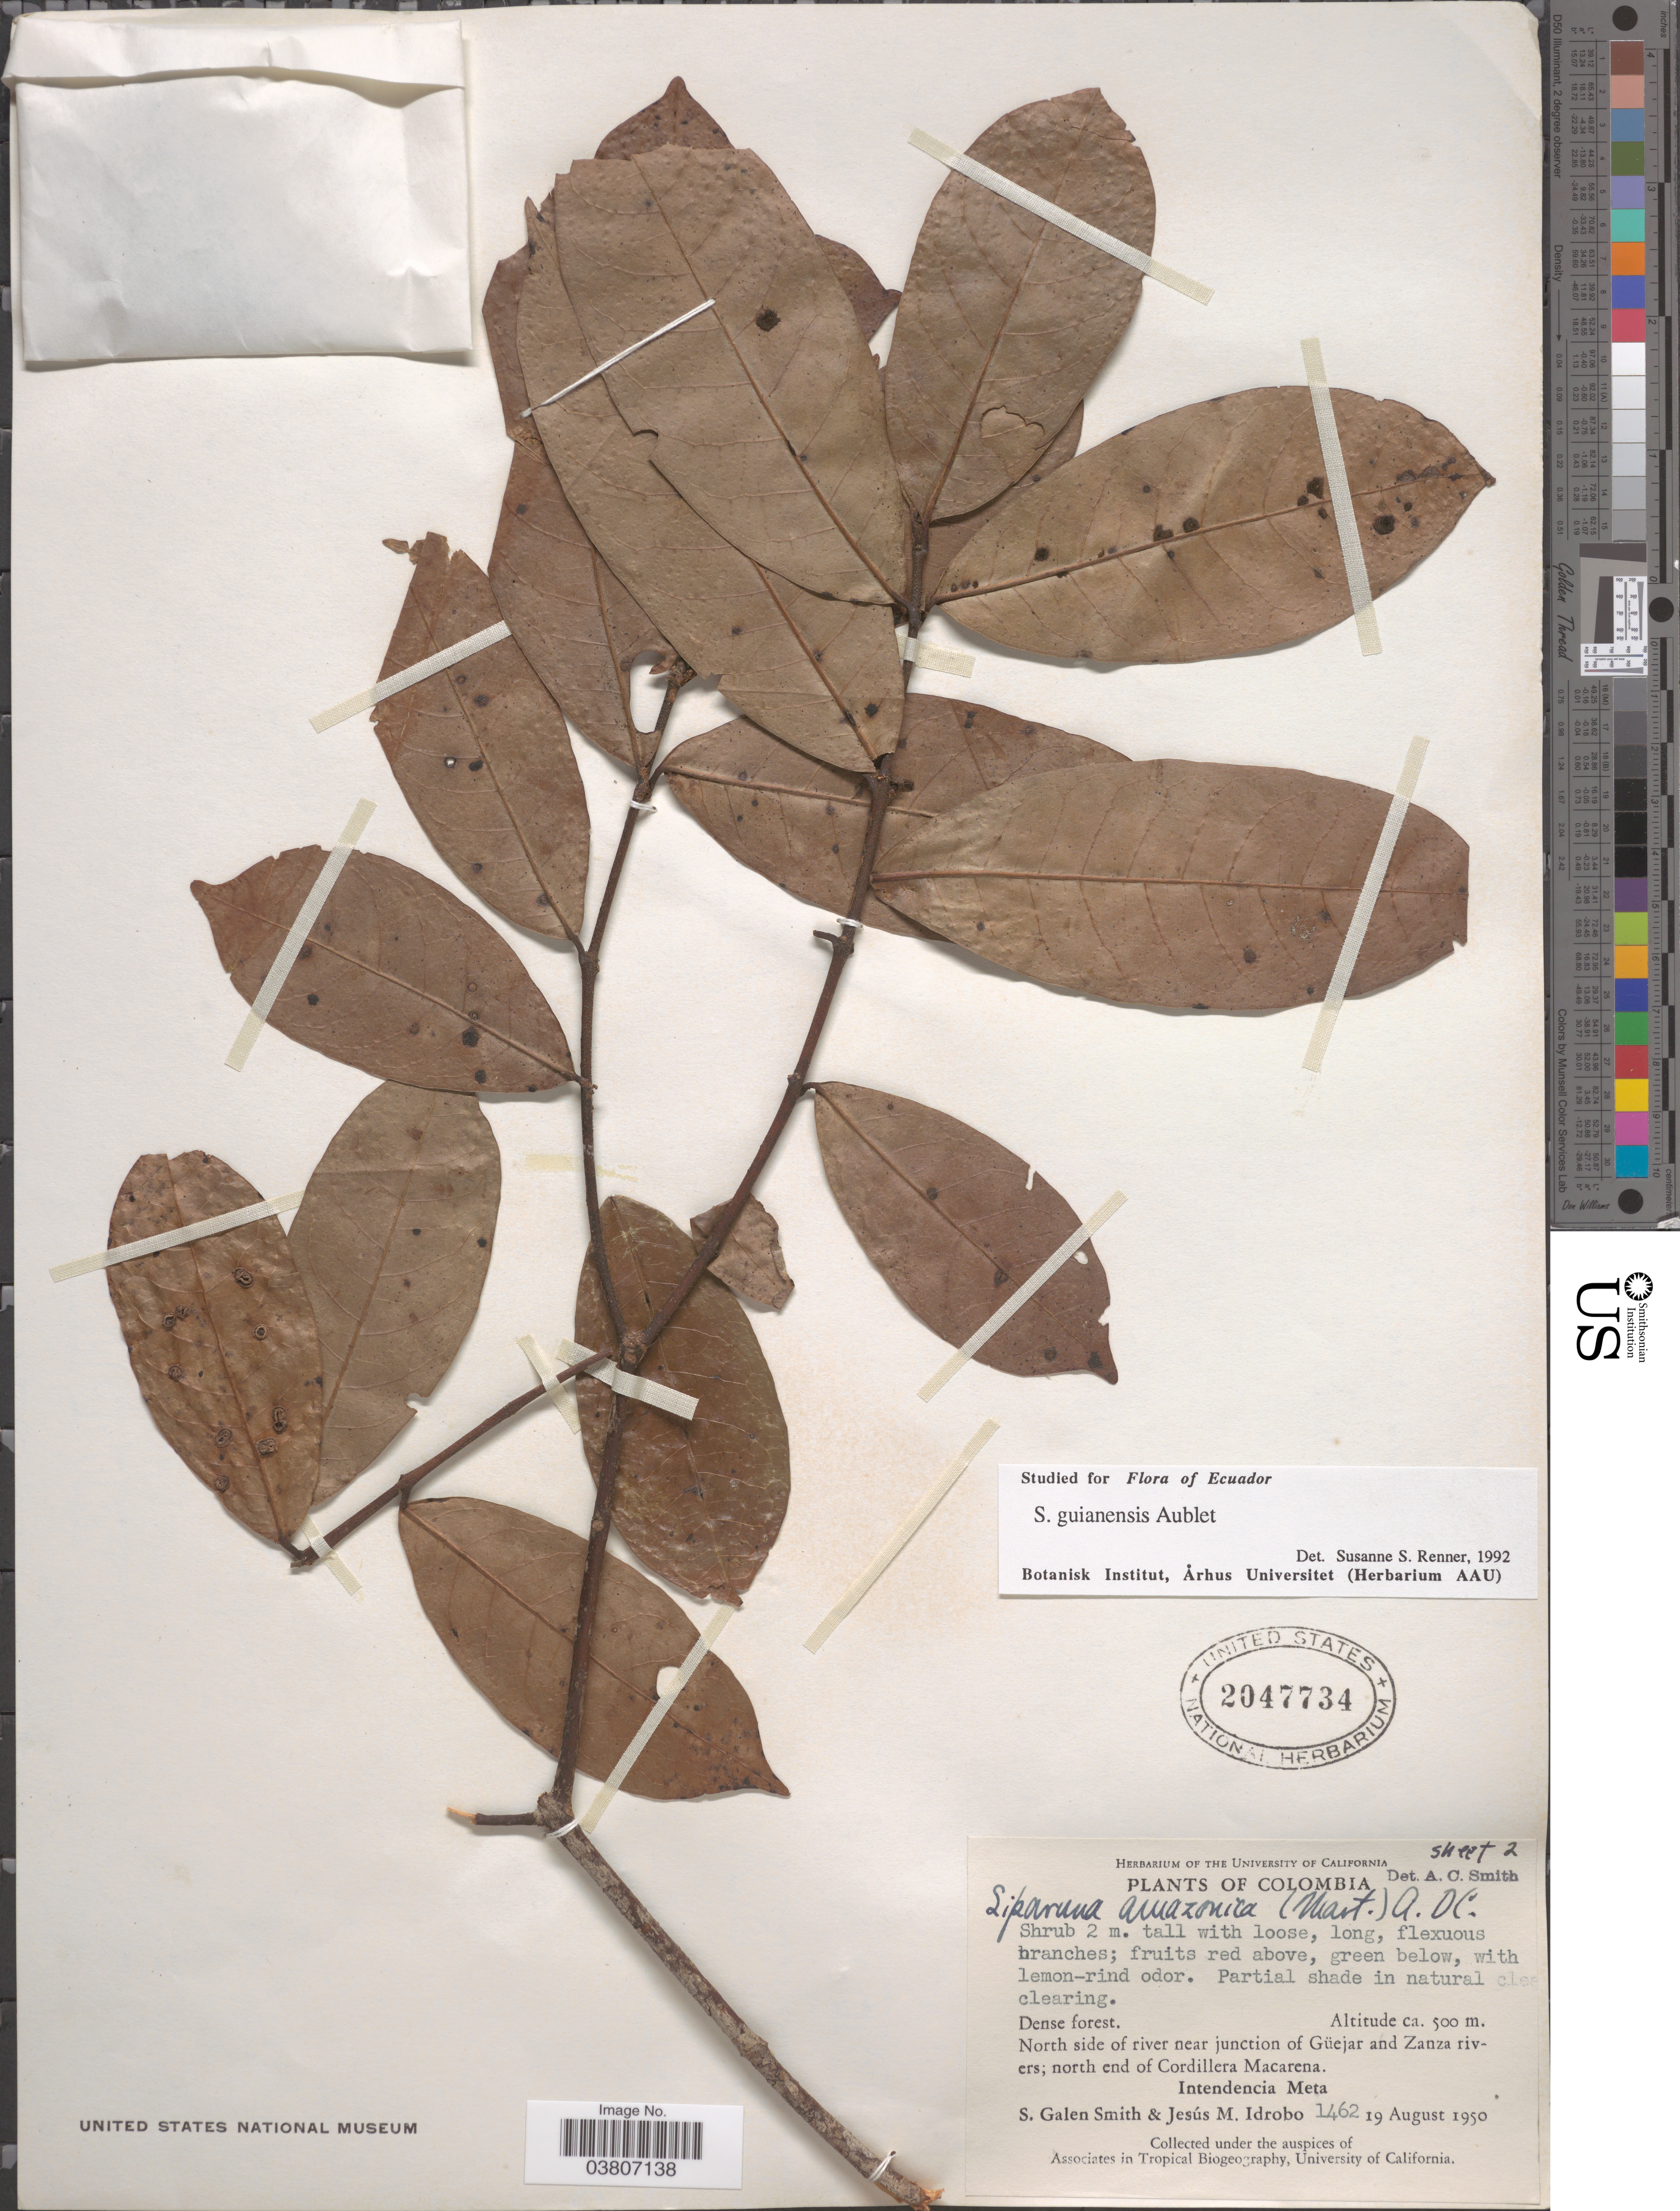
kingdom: Plantae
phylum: Tracheophyta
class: Magnoliopsida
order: Laurales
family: Siparunaceae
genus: Siparuna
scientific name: Siparuna guianensis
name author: Aubl.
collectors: S. G. Smith & J. M. Idrobo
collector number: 1462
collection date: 1950-08-19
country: Colombia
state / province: Meta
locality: North side of river near junction of Güejar and Zanza rivers; north end of Cordillera Macarena. Intendencia Meta.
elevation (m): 500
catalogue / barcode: US 2047734